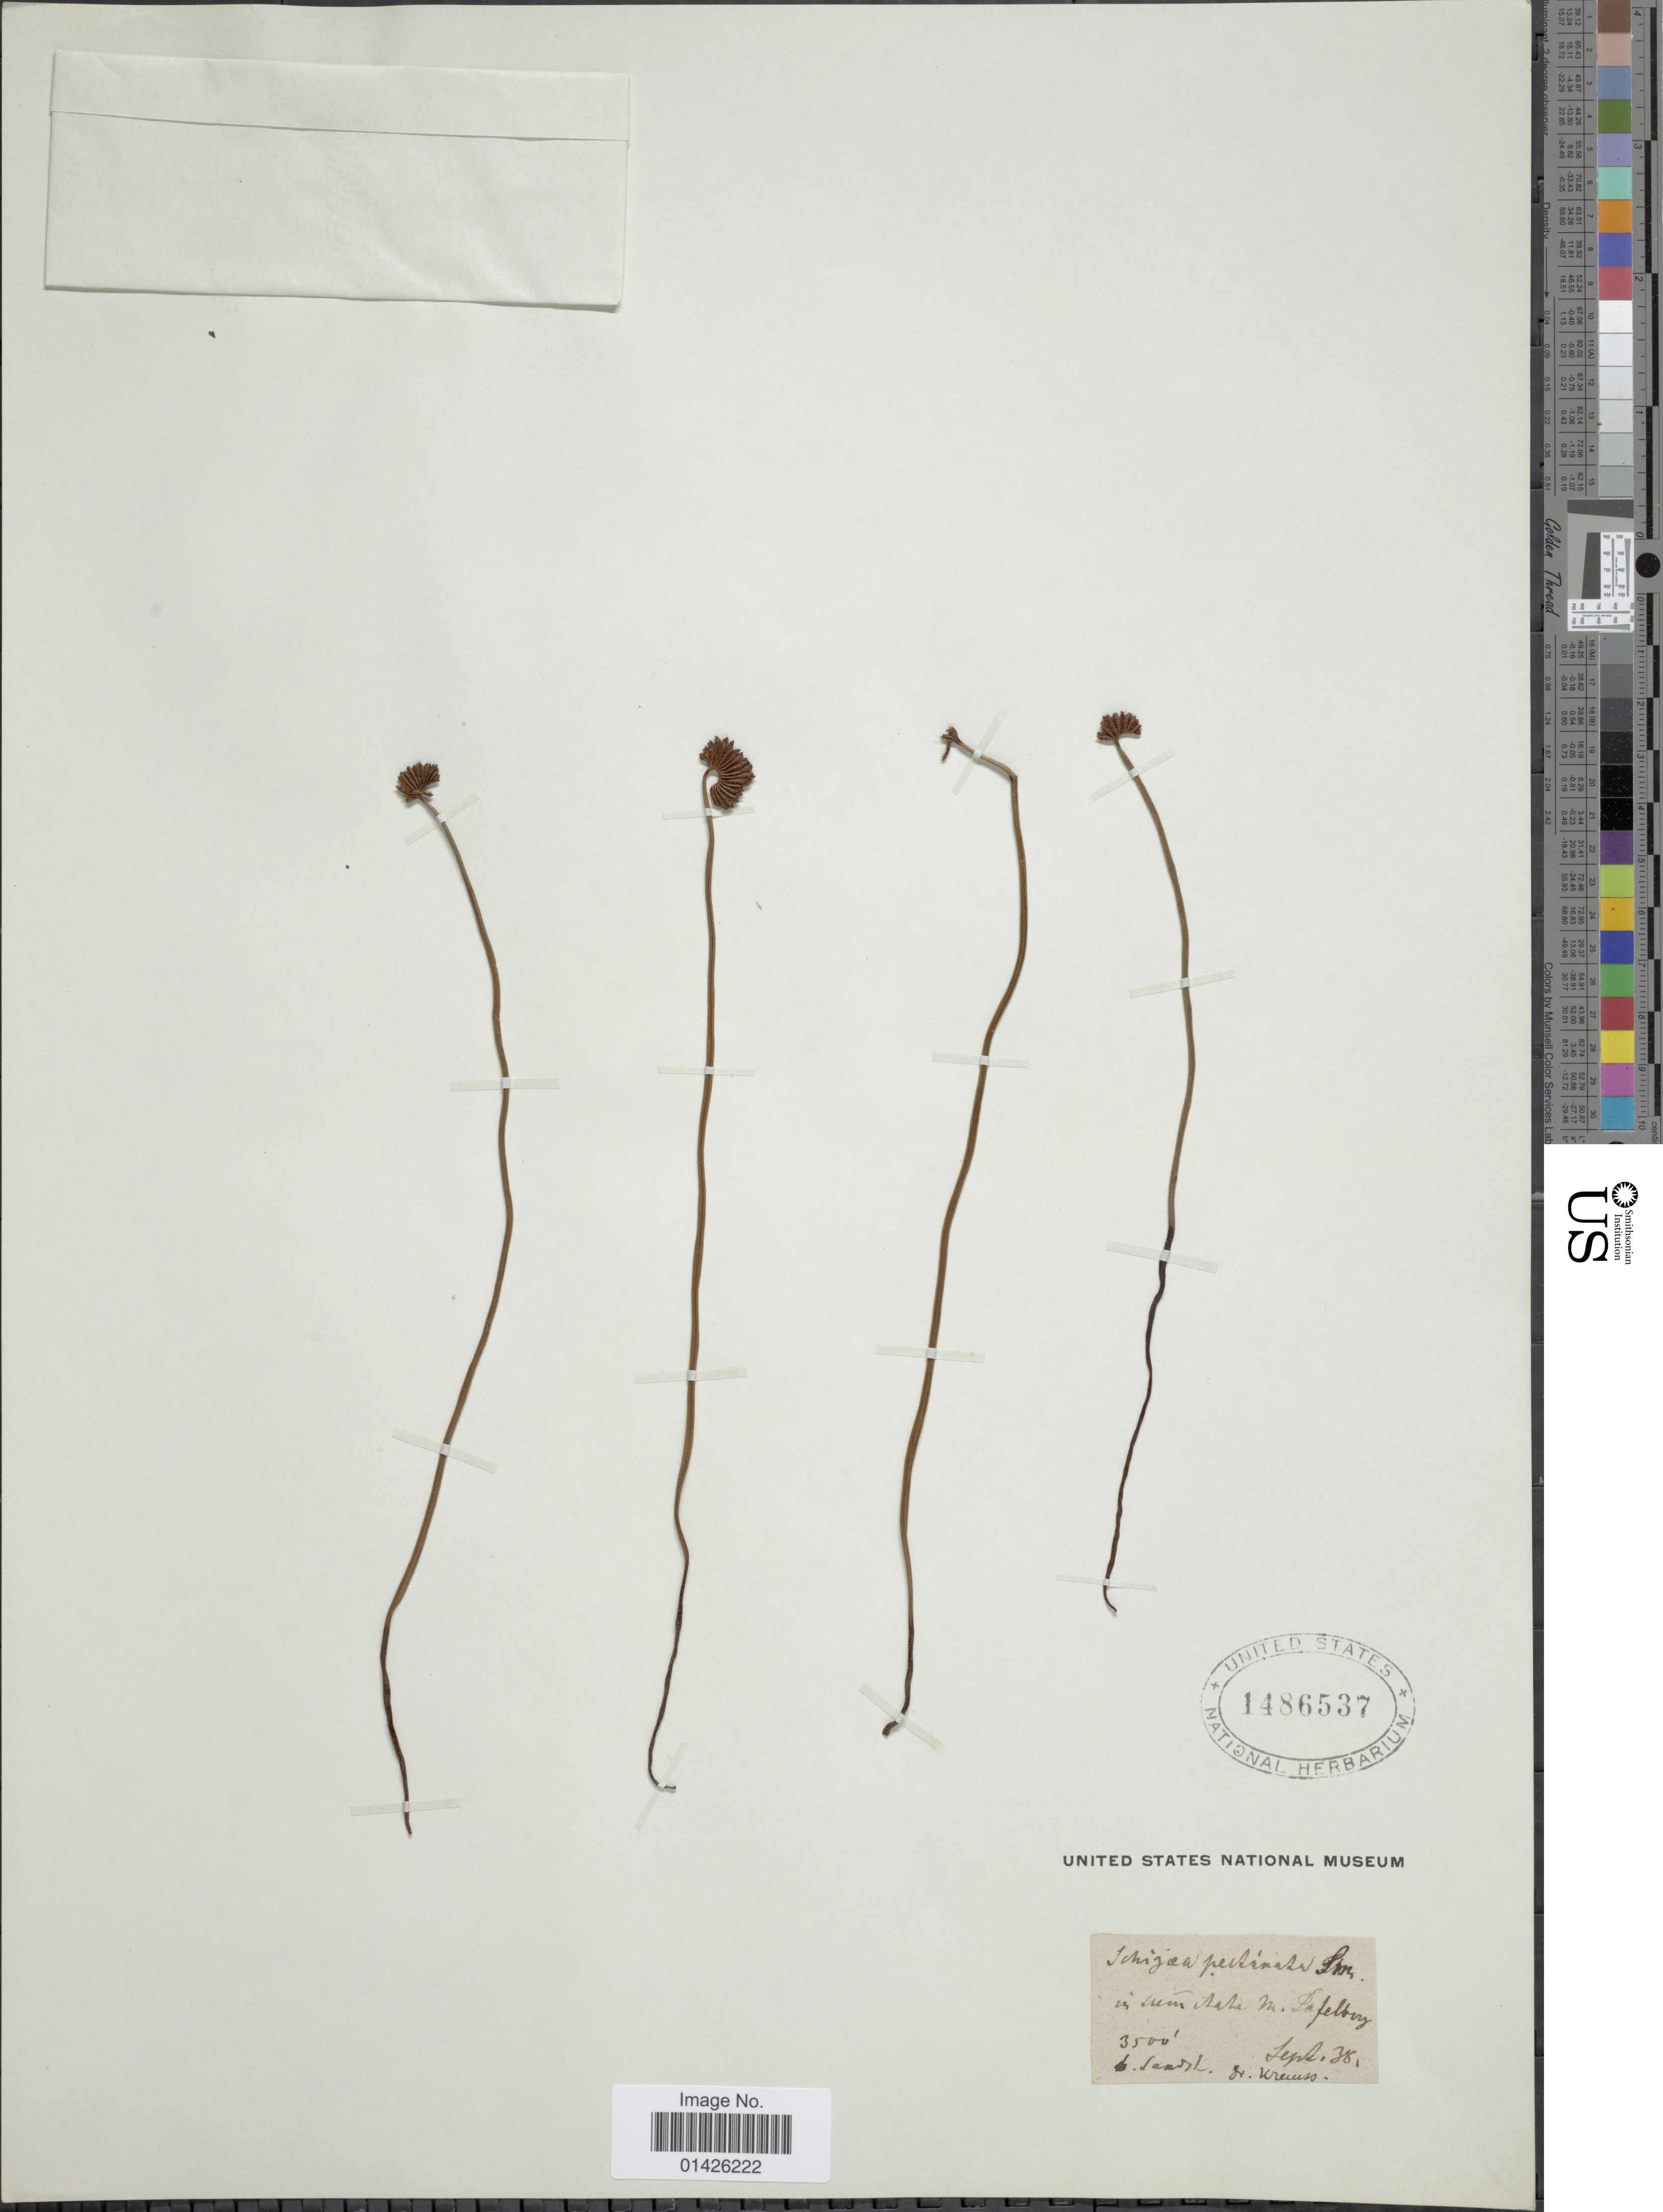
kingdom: Plantae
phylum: Tracheophyta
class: Polypodiopsida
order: Schizaeales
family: Schizaeaceae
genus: Schizaea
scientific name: Schizaea pectinata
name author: (L.) Sw.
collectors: Kreuss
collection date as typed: Transcribed d/m/y: /9/38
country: South Africa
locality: In [illegible text] Tafelberg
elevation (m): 1067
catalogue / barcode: US 1486537